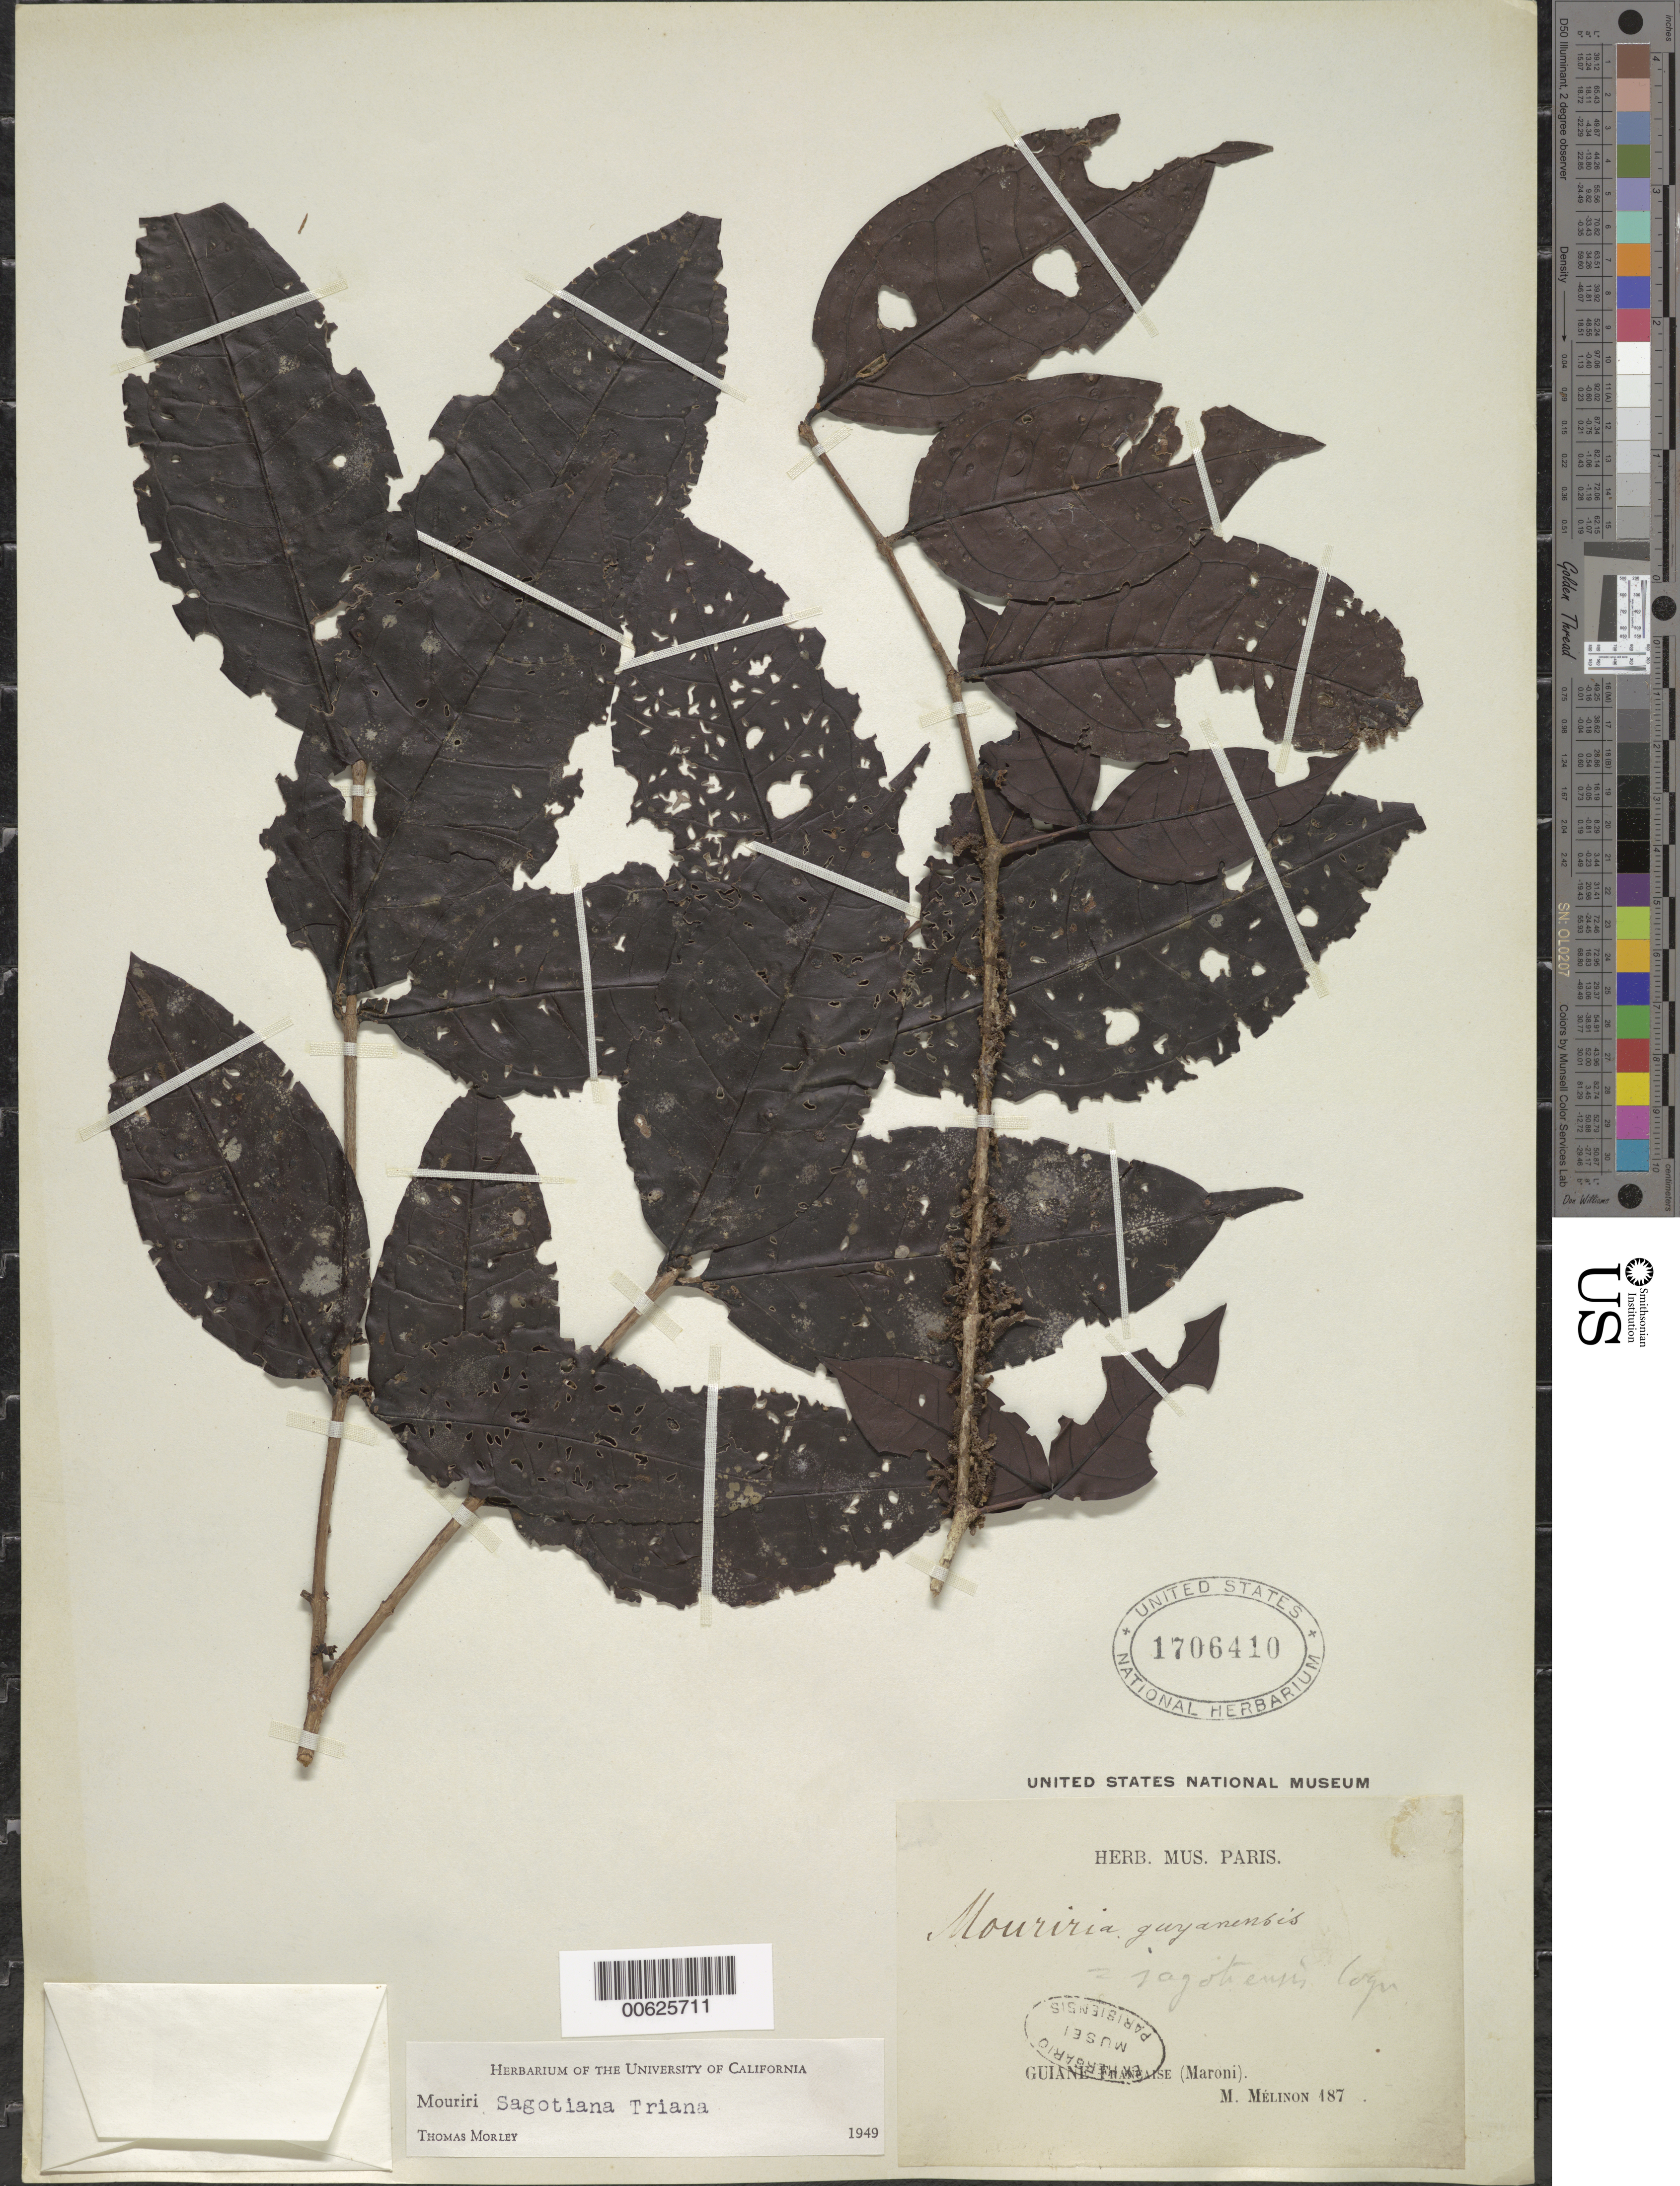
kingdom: Plantae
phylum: Tracheophyta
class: Magnoliopsida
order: Myrtales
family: Melastomataceae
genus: Mouriri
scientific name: Mouriri sagotiana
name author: Triana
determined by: Morley, T.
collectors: E. Mélinon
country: French Guiana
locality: Maroni R.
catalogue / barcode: US 1706410